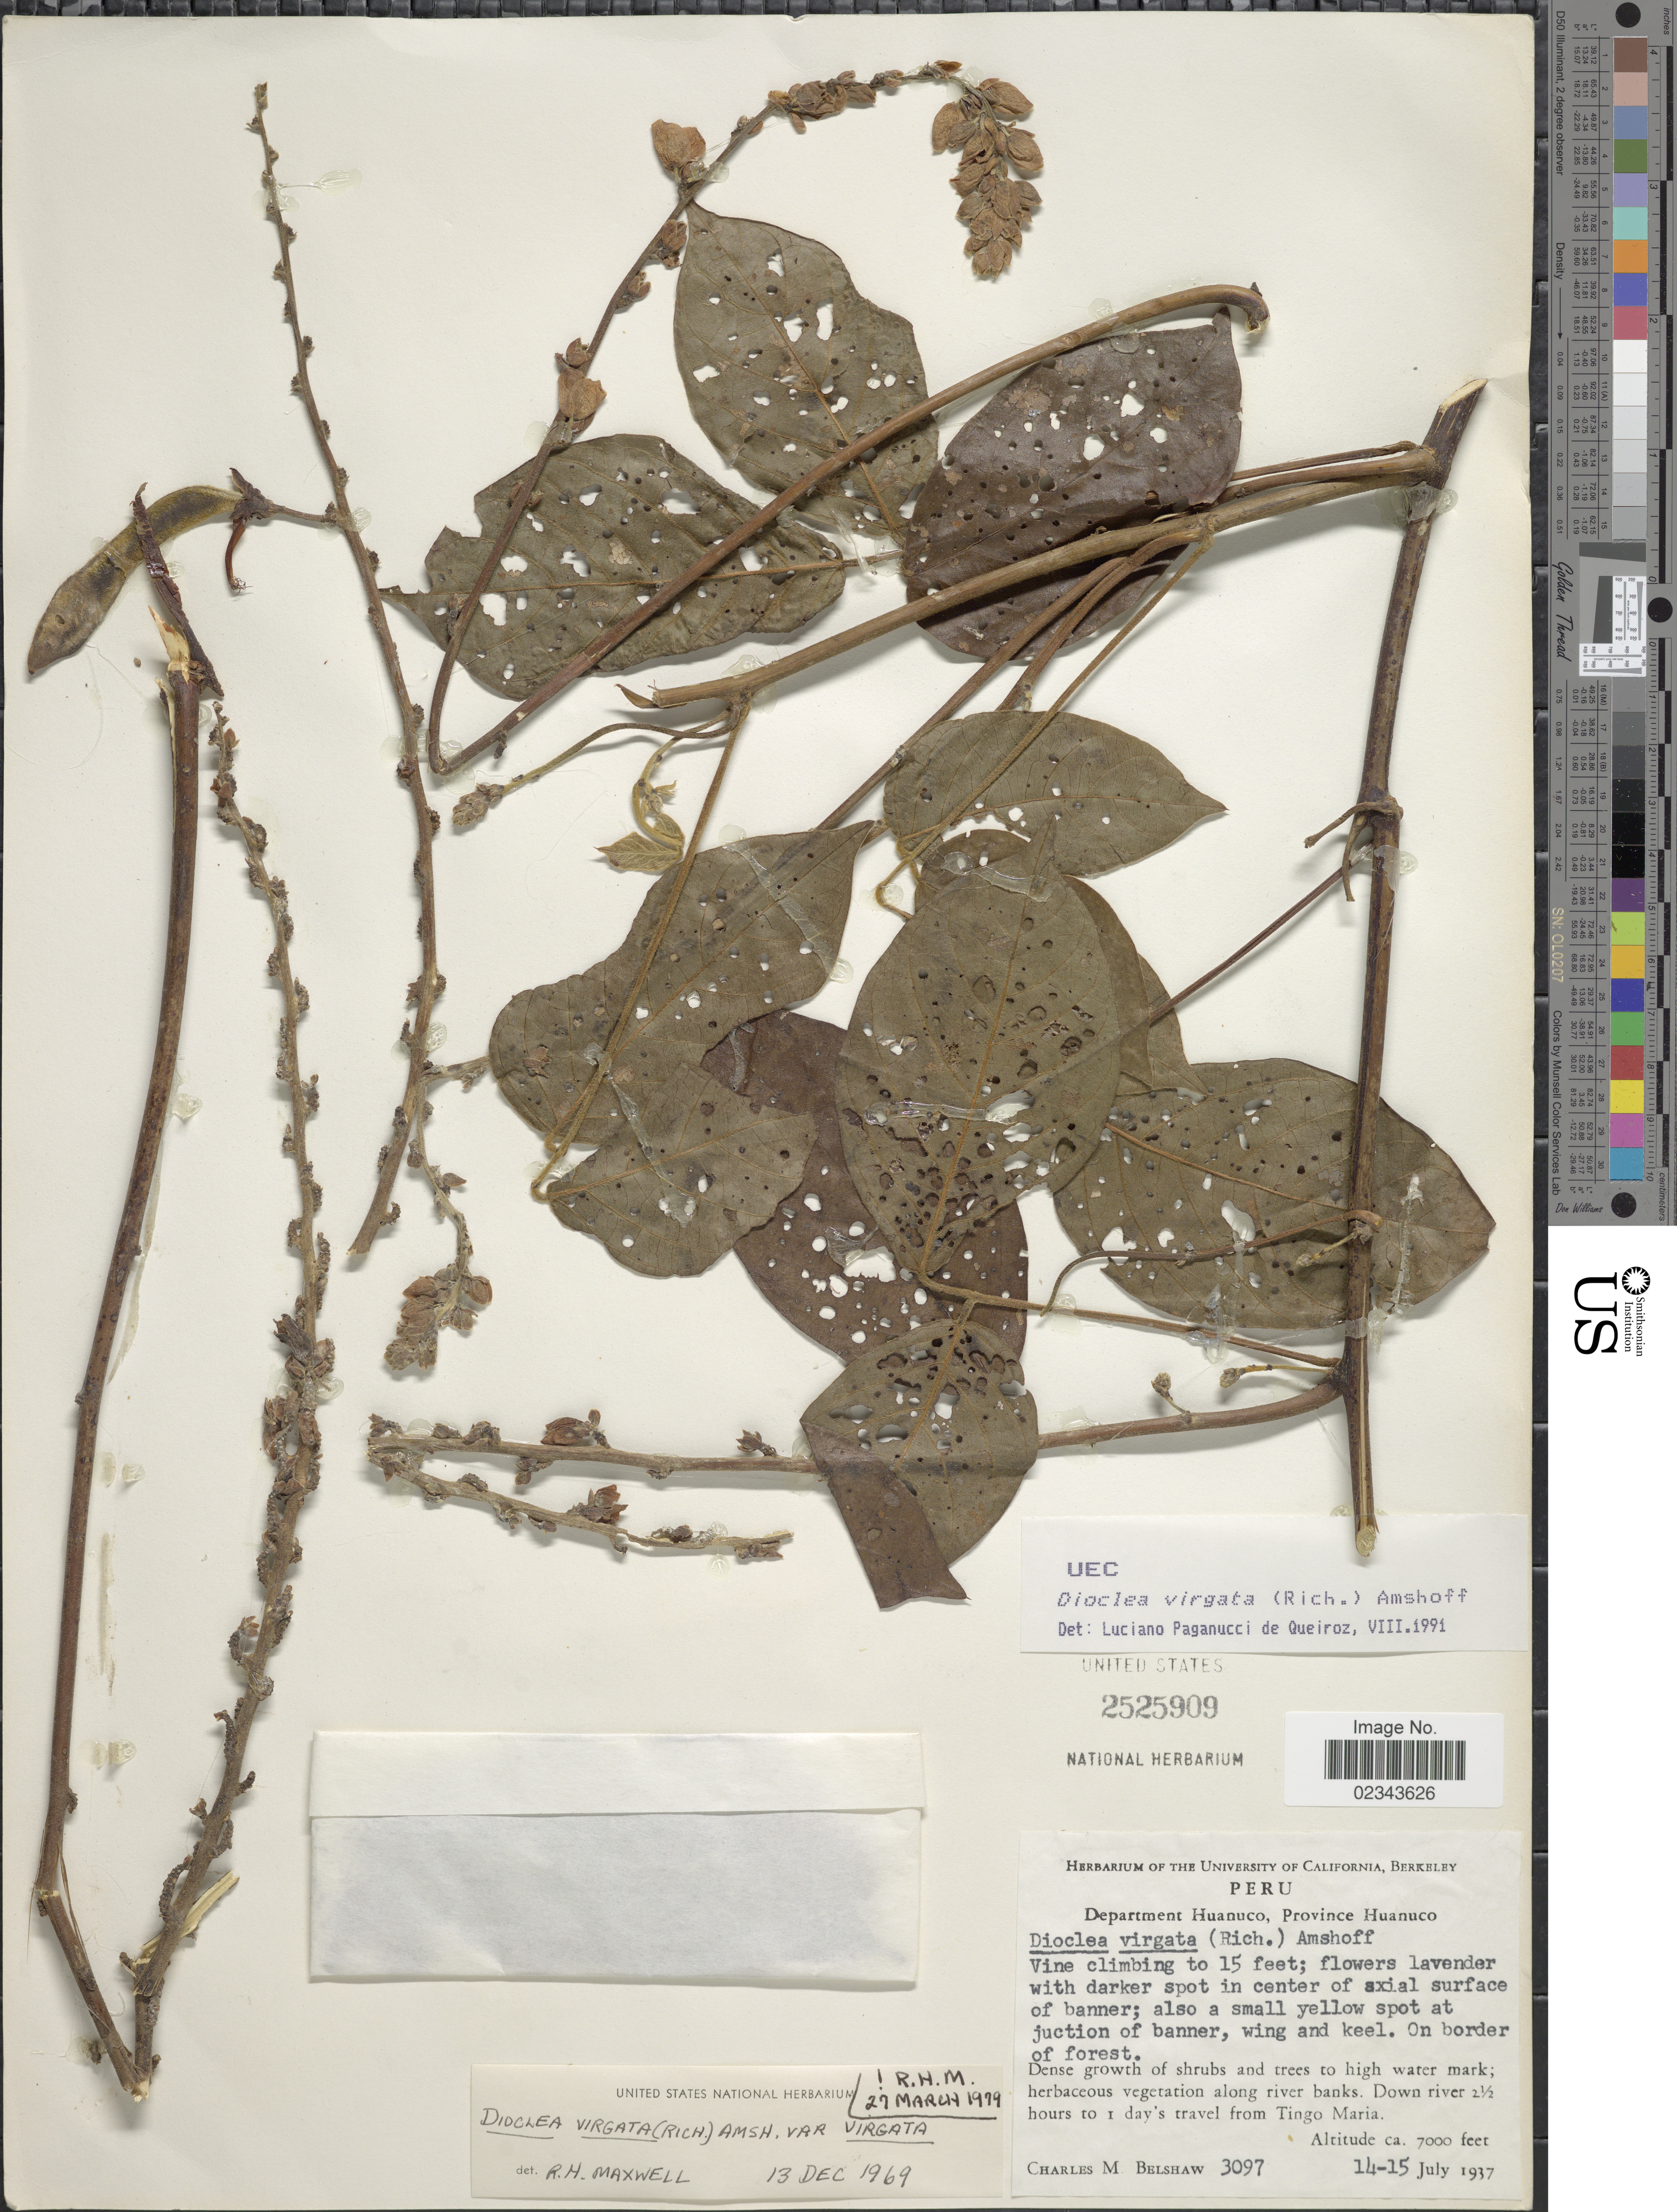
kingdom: Plantae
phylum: Tracheophyta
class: Magnoliopsida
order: Fabales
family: Fabaceae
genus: Dioclea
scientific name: Dioclea virgata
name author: (Rich.) Amshoff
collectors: C. Shaw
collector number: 3097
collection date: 1937-07-14/1937-07-15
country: Peru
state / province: Huánuco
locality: Department Huanuco, on border of forest, along river banks, Down river 2 1/2 hours to 1 day's travel from Tingo Maria.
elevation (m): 2134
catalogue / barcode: US 2525909